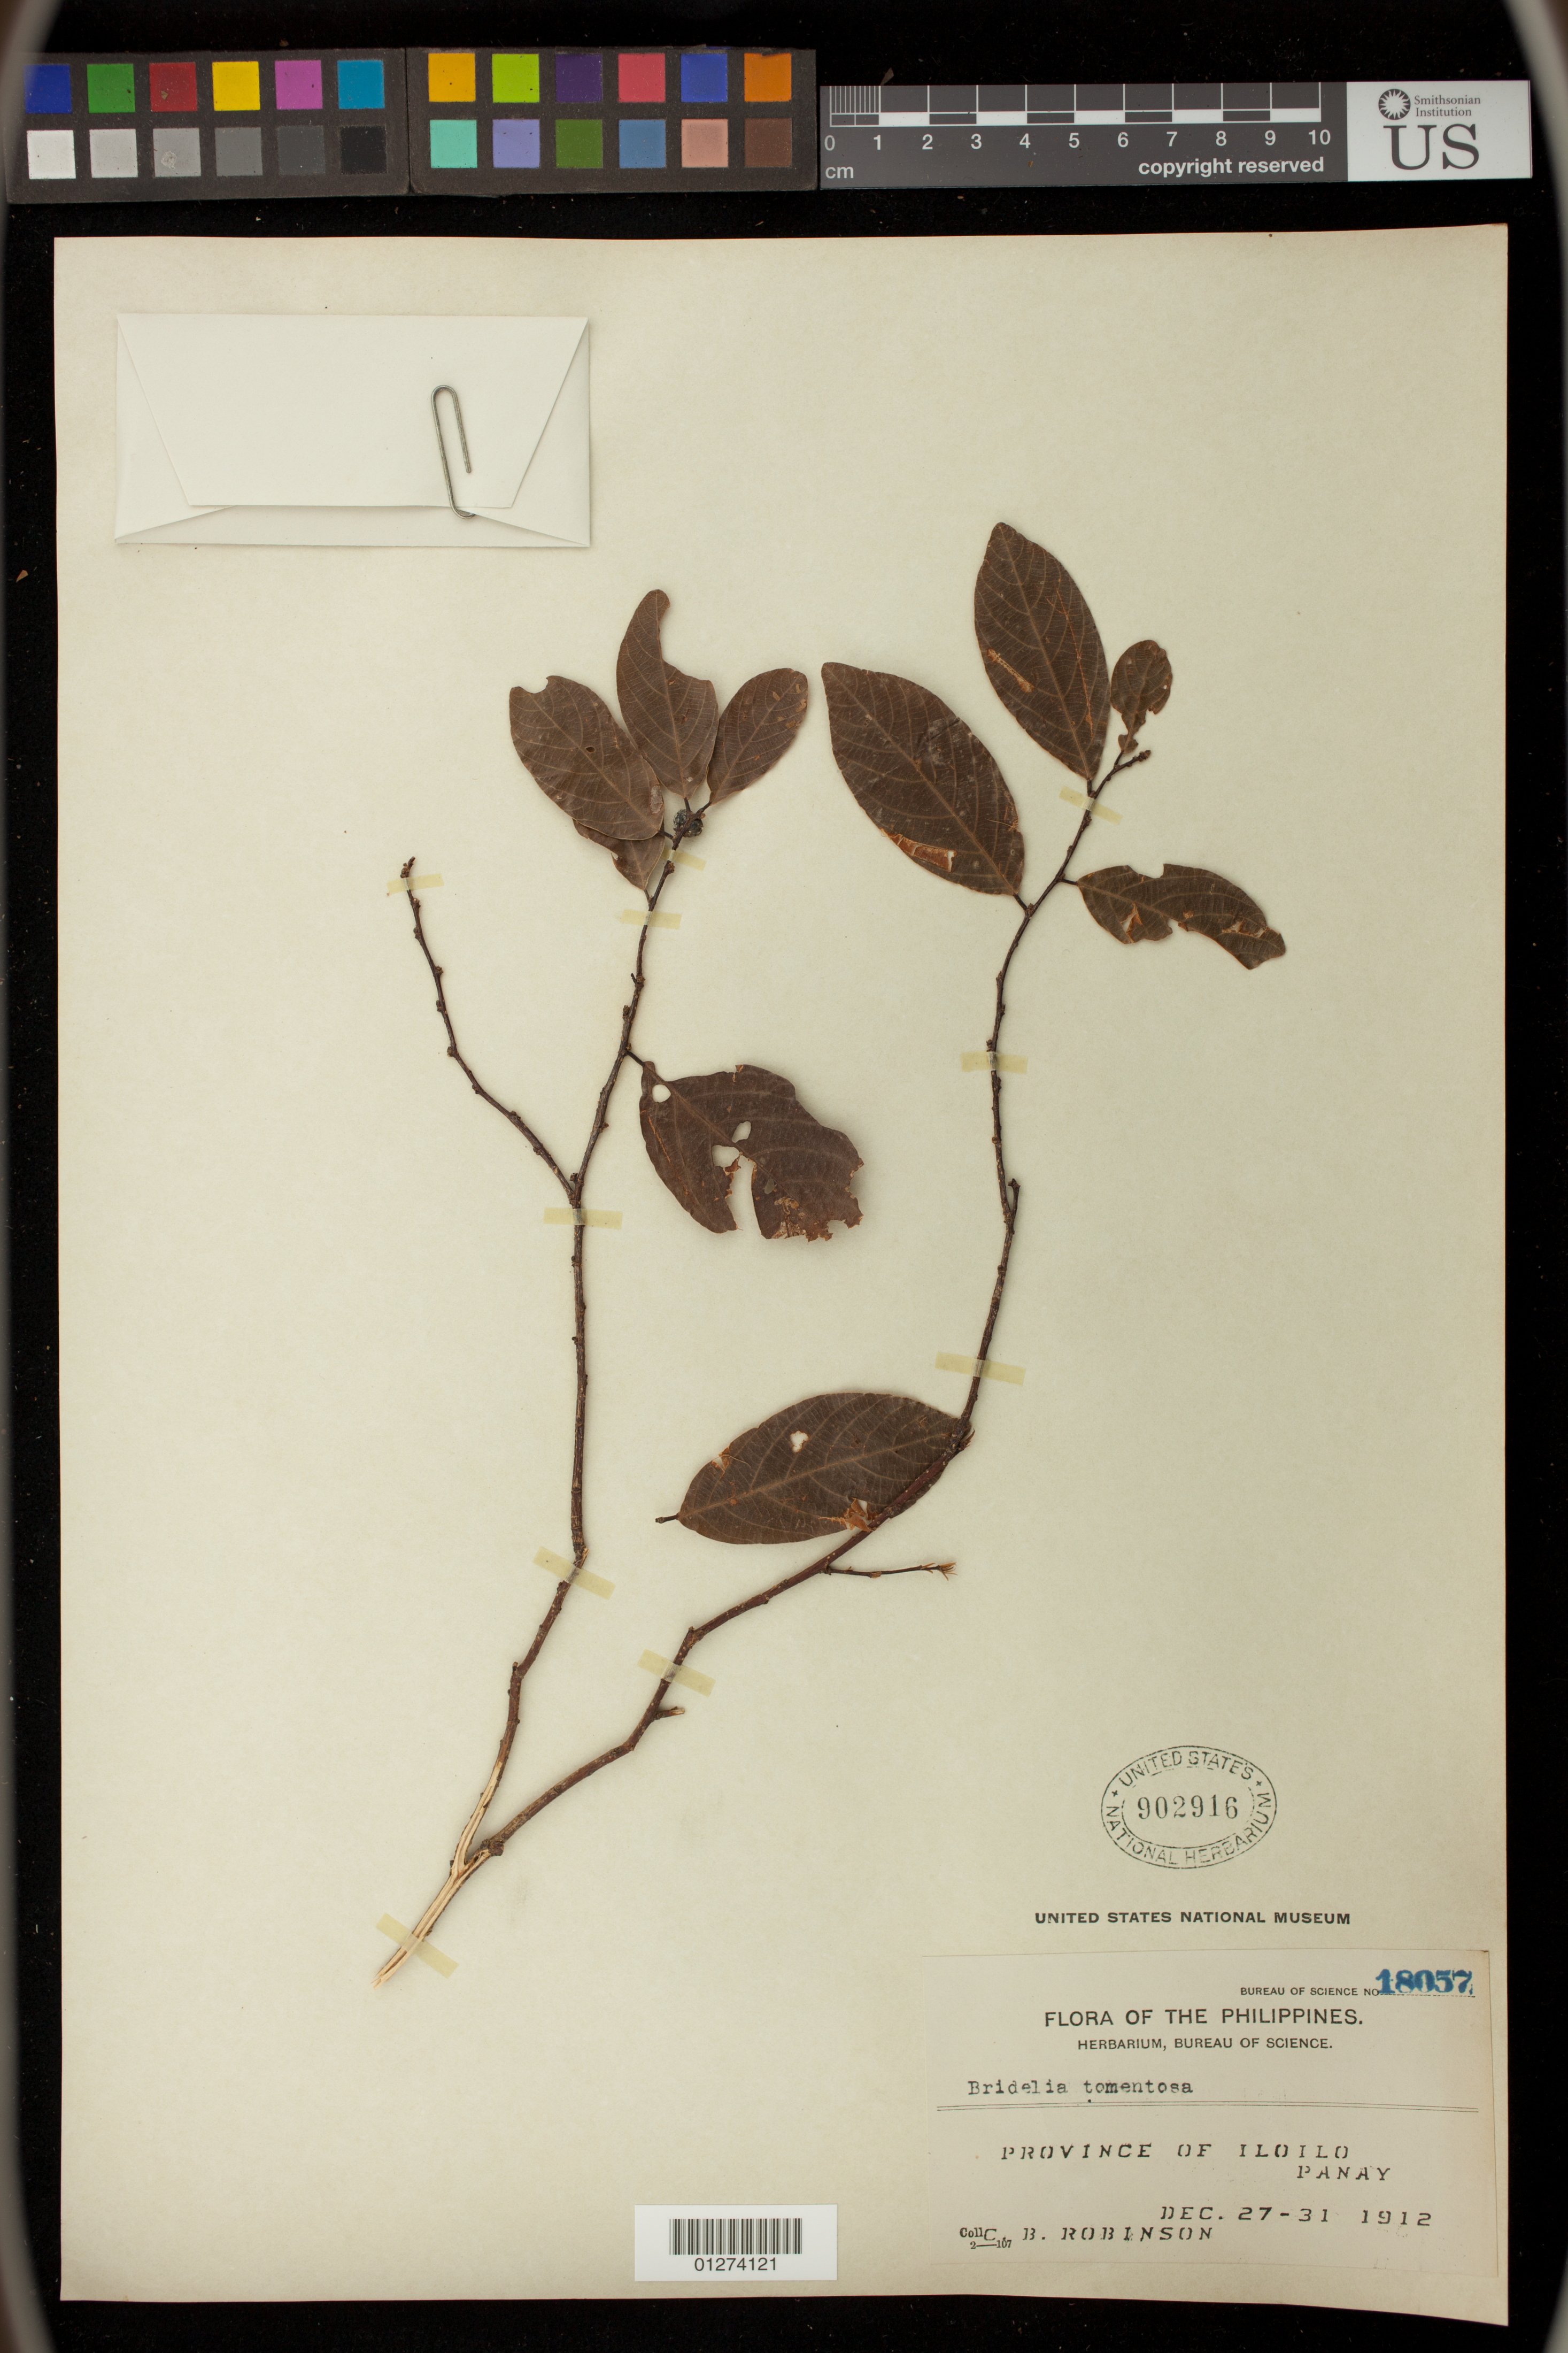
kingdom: Plantae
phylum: Tracheophyta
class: Magnoliopsida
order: Malpighiales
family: Phyllanthaceae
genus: Bridelia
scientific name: Bridelia tomentosa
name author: Blume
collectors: B. Robinson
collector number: Bur. Sci. 18057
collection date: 1912-12-27/1912-12-31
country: Philippines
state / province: Western Visayas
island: Panay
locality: Province of Iloilo, Panay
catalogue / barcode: US 902916